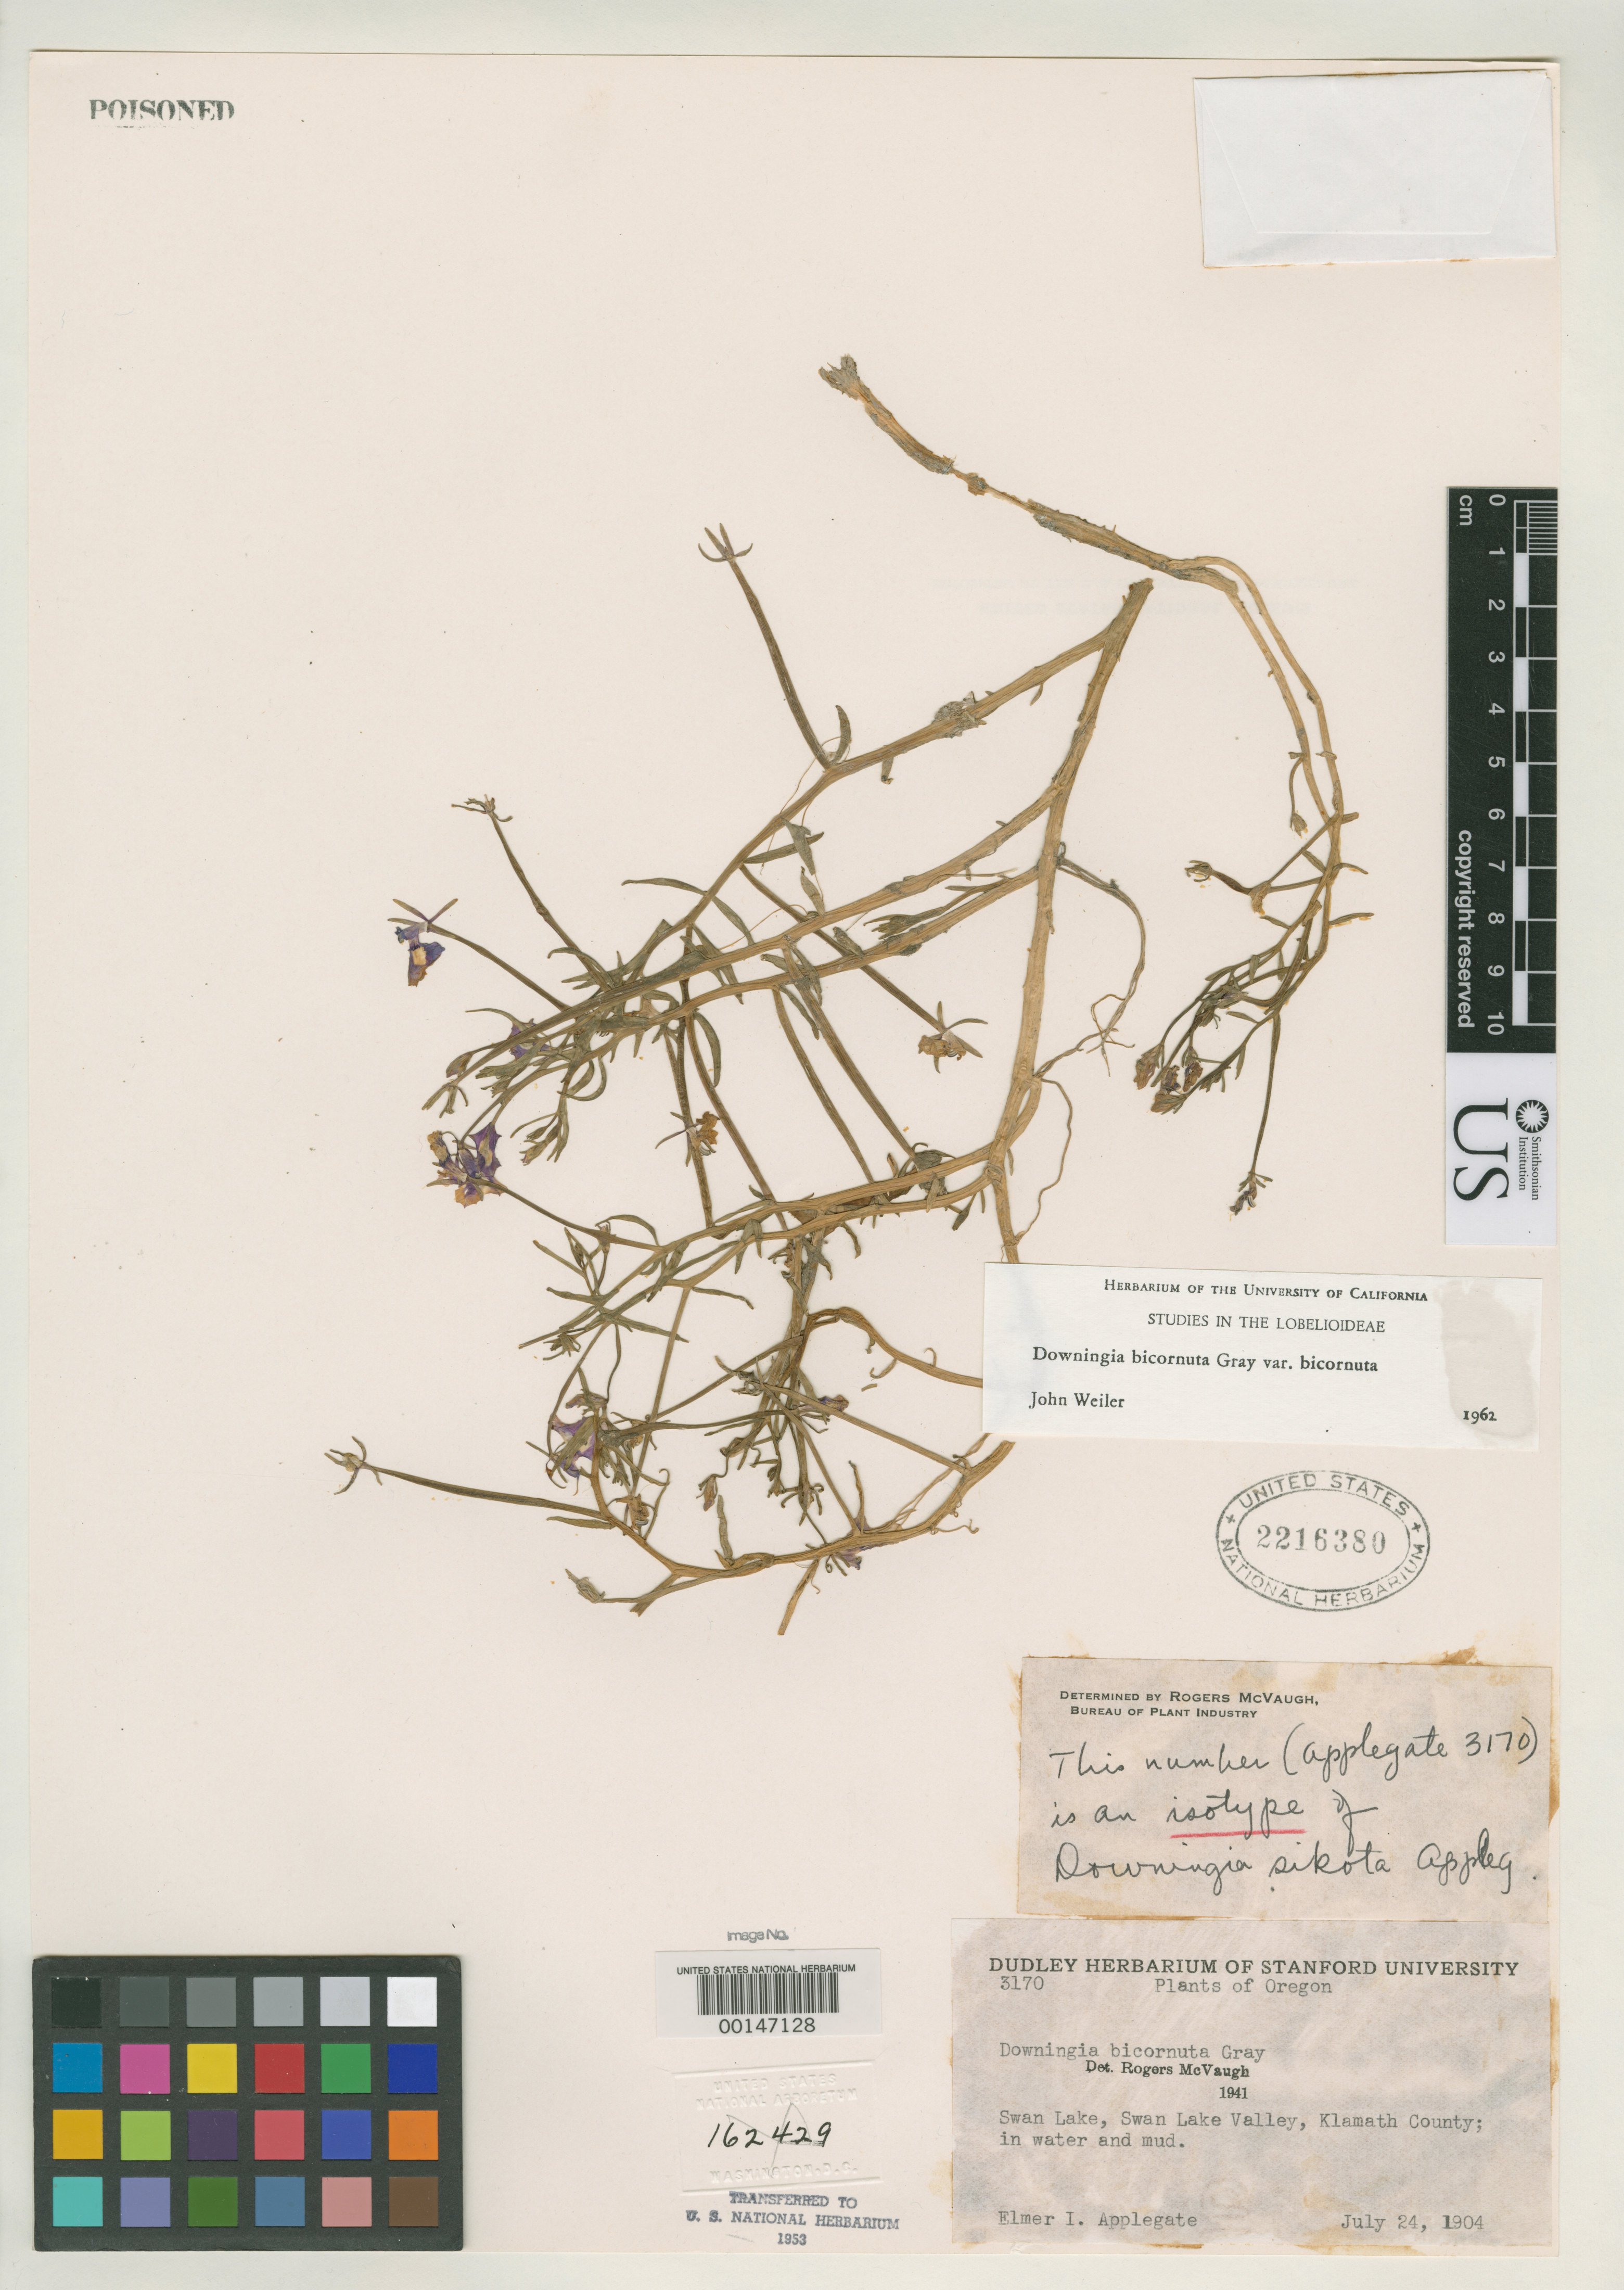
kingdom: Plantae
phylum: Tracheophyta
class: Magnoliopsida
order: Asterales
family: Campanulaceae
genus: Downingia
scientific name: Downingia sikota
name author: Applegate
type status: Isotype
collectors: E. I. Applegate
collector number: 3170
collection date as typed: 24 Jul 1904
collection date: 1904-07-24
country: United States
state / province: Oregon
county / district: Klamath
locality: Swan Lake.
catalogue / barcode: US 2216380